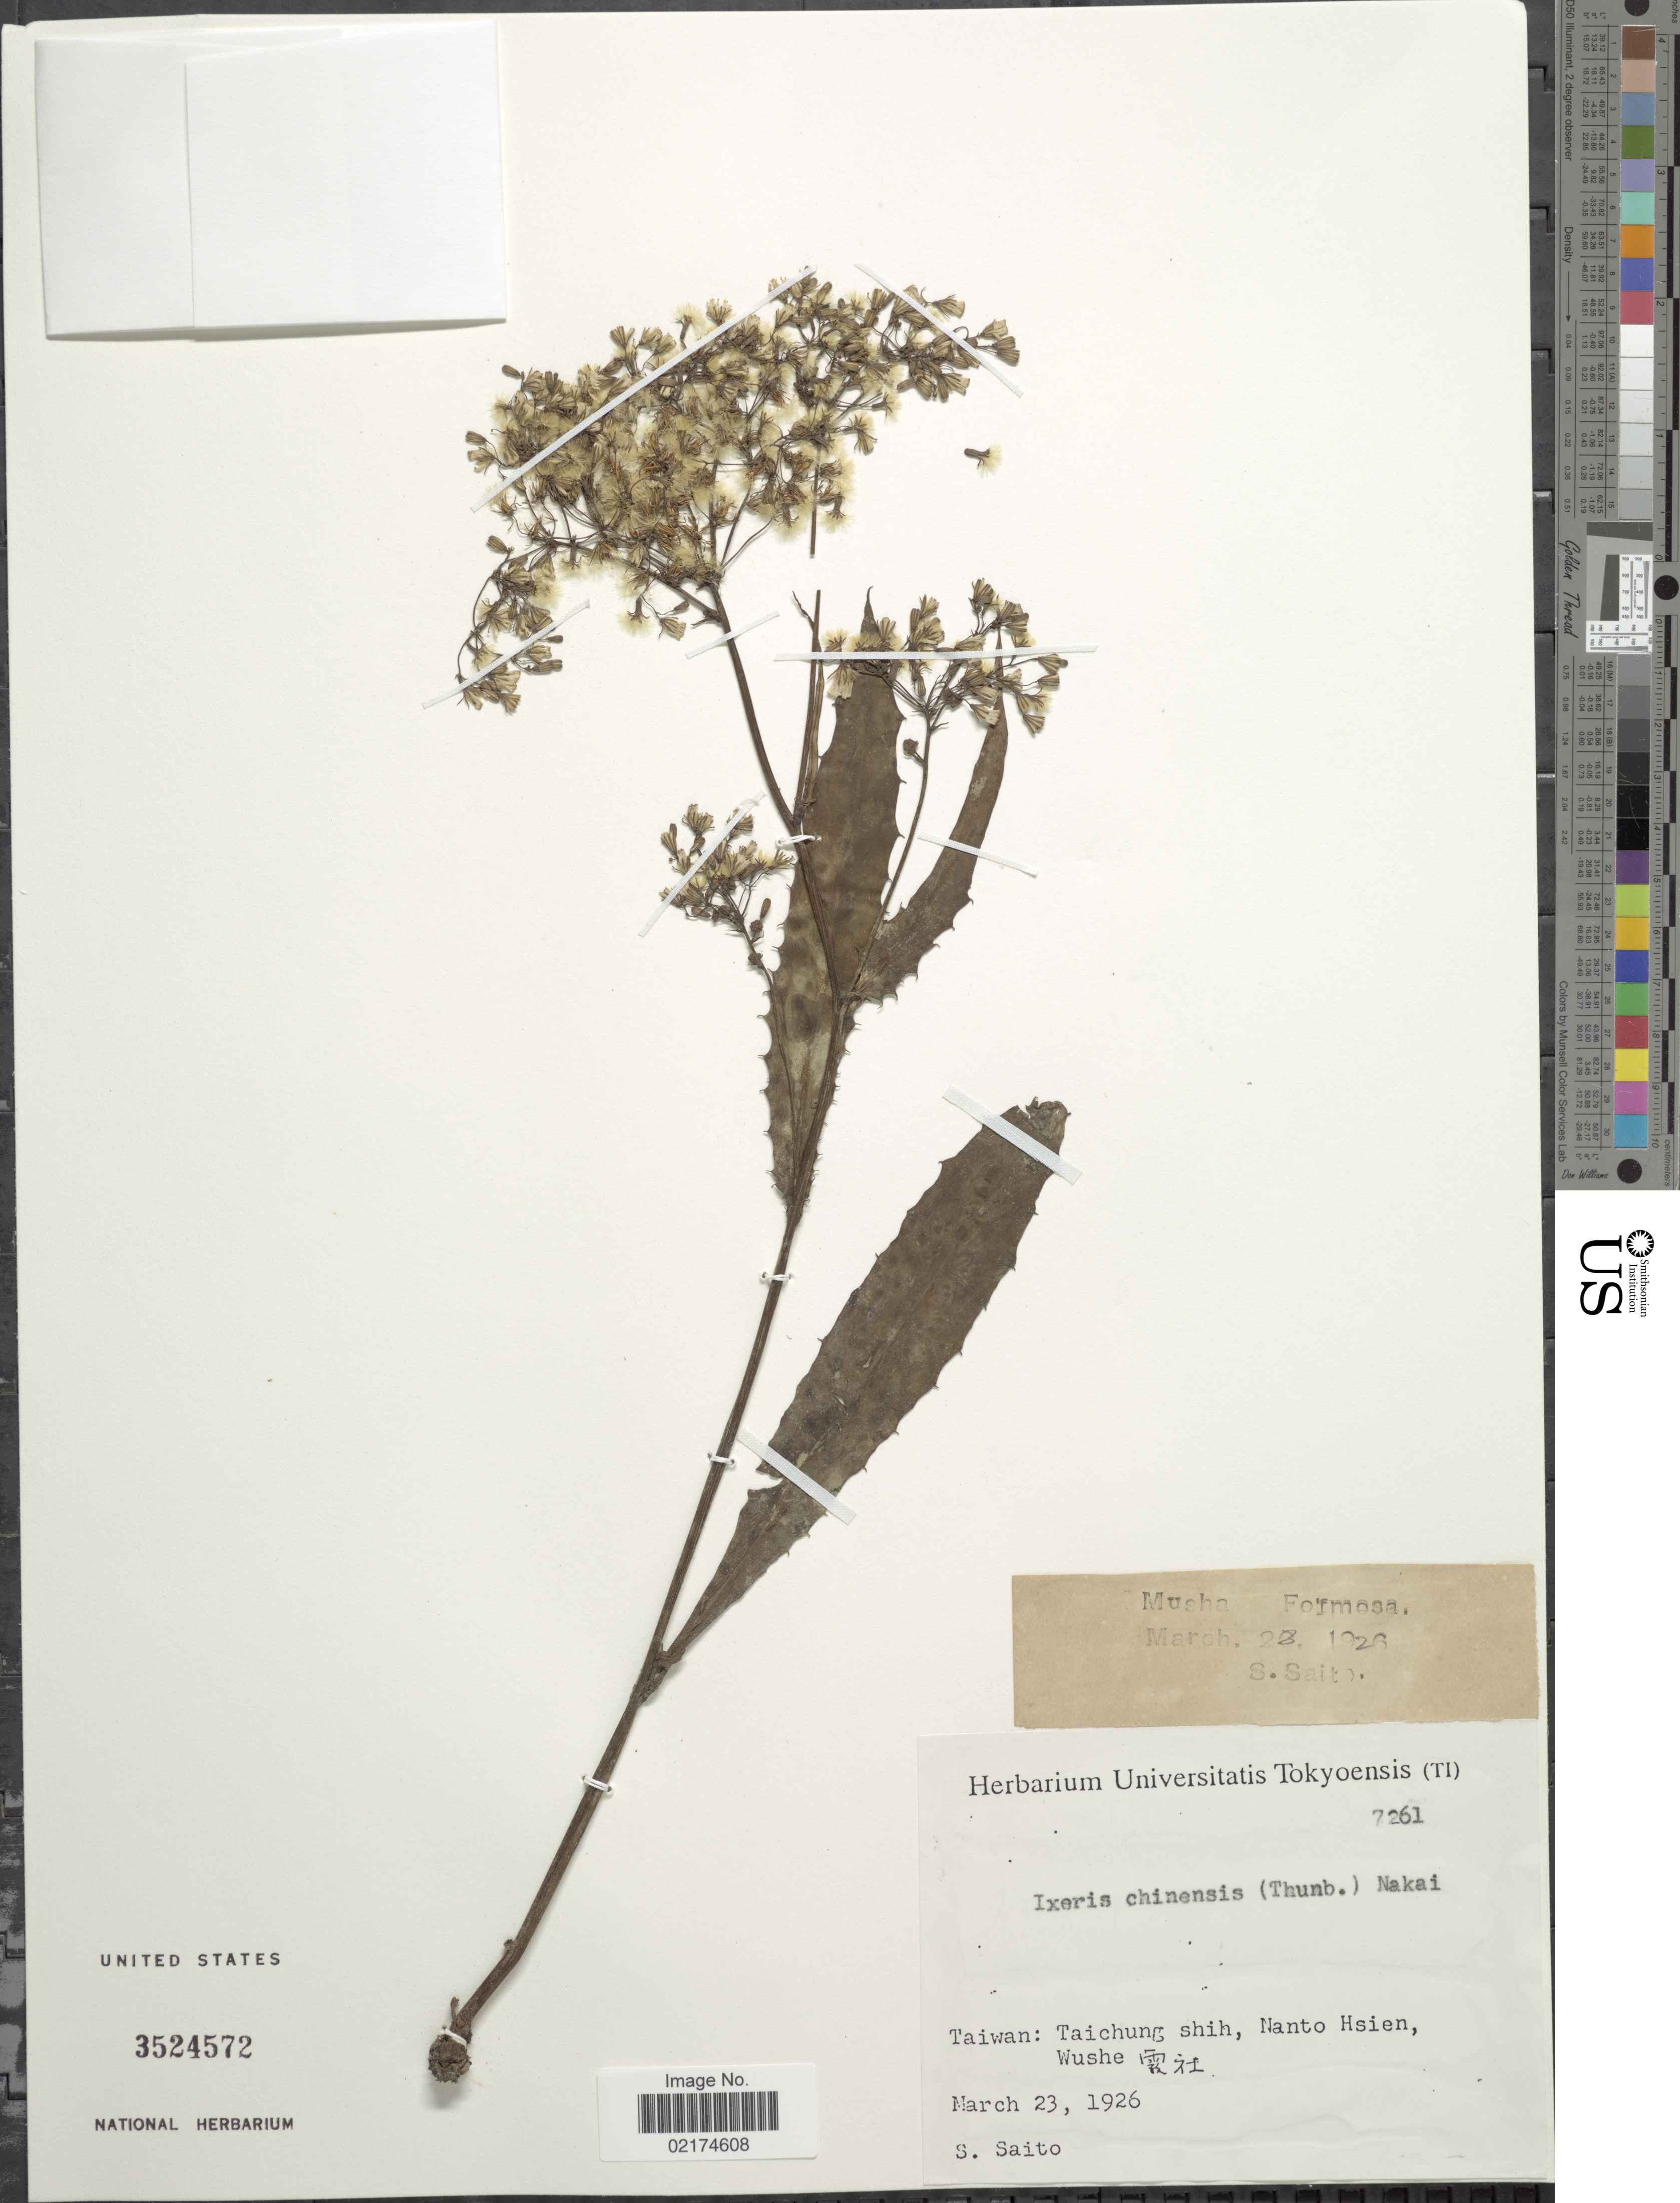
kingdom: Plantae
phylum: Tracheophyta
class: Magnoliopsida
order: Asterales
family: Asteraceae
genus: Ixeris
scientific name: Ixeris chinensis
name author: (Thunb.) Nakai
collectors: S. Saito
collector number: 7261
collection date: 1926-03-23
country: Taiwan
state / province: Taichung City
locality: Taichung shih, Nanto Hsien, Wushe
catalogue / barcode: US 3524572